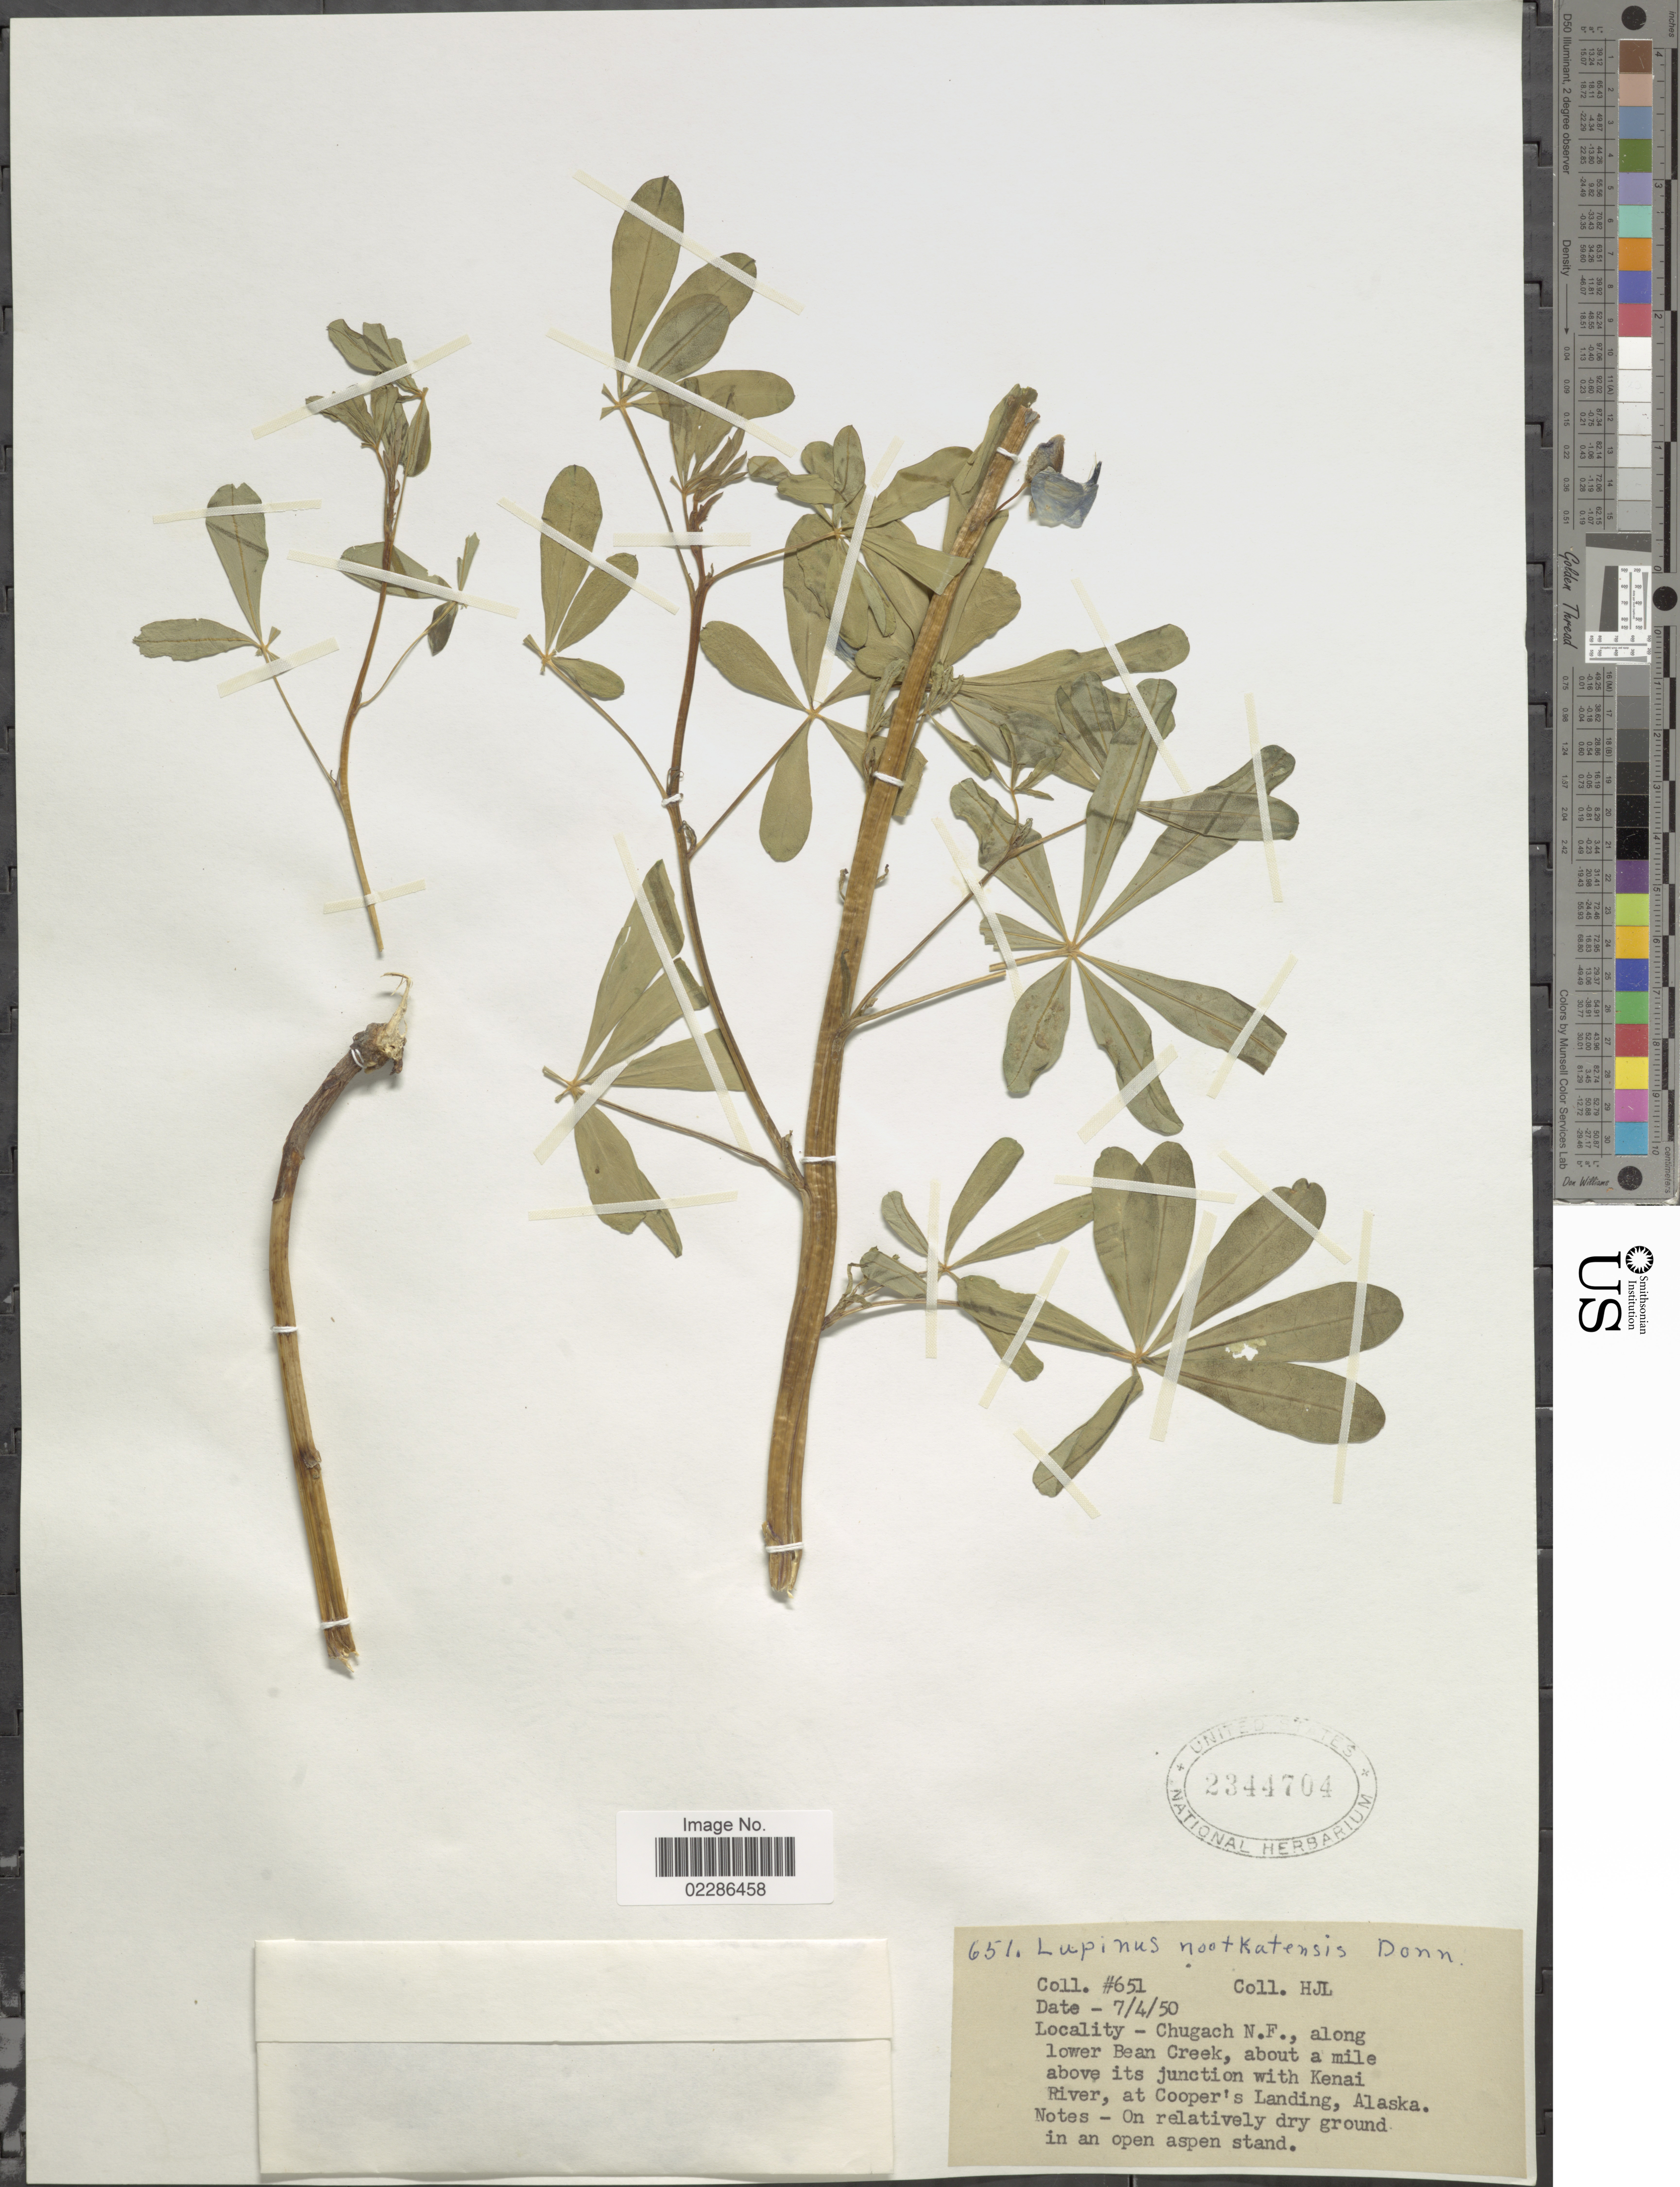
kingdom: Plantae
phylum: Tracheophyta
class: Magnoliopsida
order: Fabales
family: Fabaceae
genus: Lupinus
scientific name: Lupinus nootkatensis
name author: Donn ex Sims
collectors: H. J. L.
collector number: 651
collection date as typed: Transcribed d/m/y: 4/7/50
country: United States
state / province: Alaska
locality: Chugach N.F., along lower Bean Creek, about a mile above its junction with Kenai River, at Cooper's Landing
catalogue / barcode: US 2344704